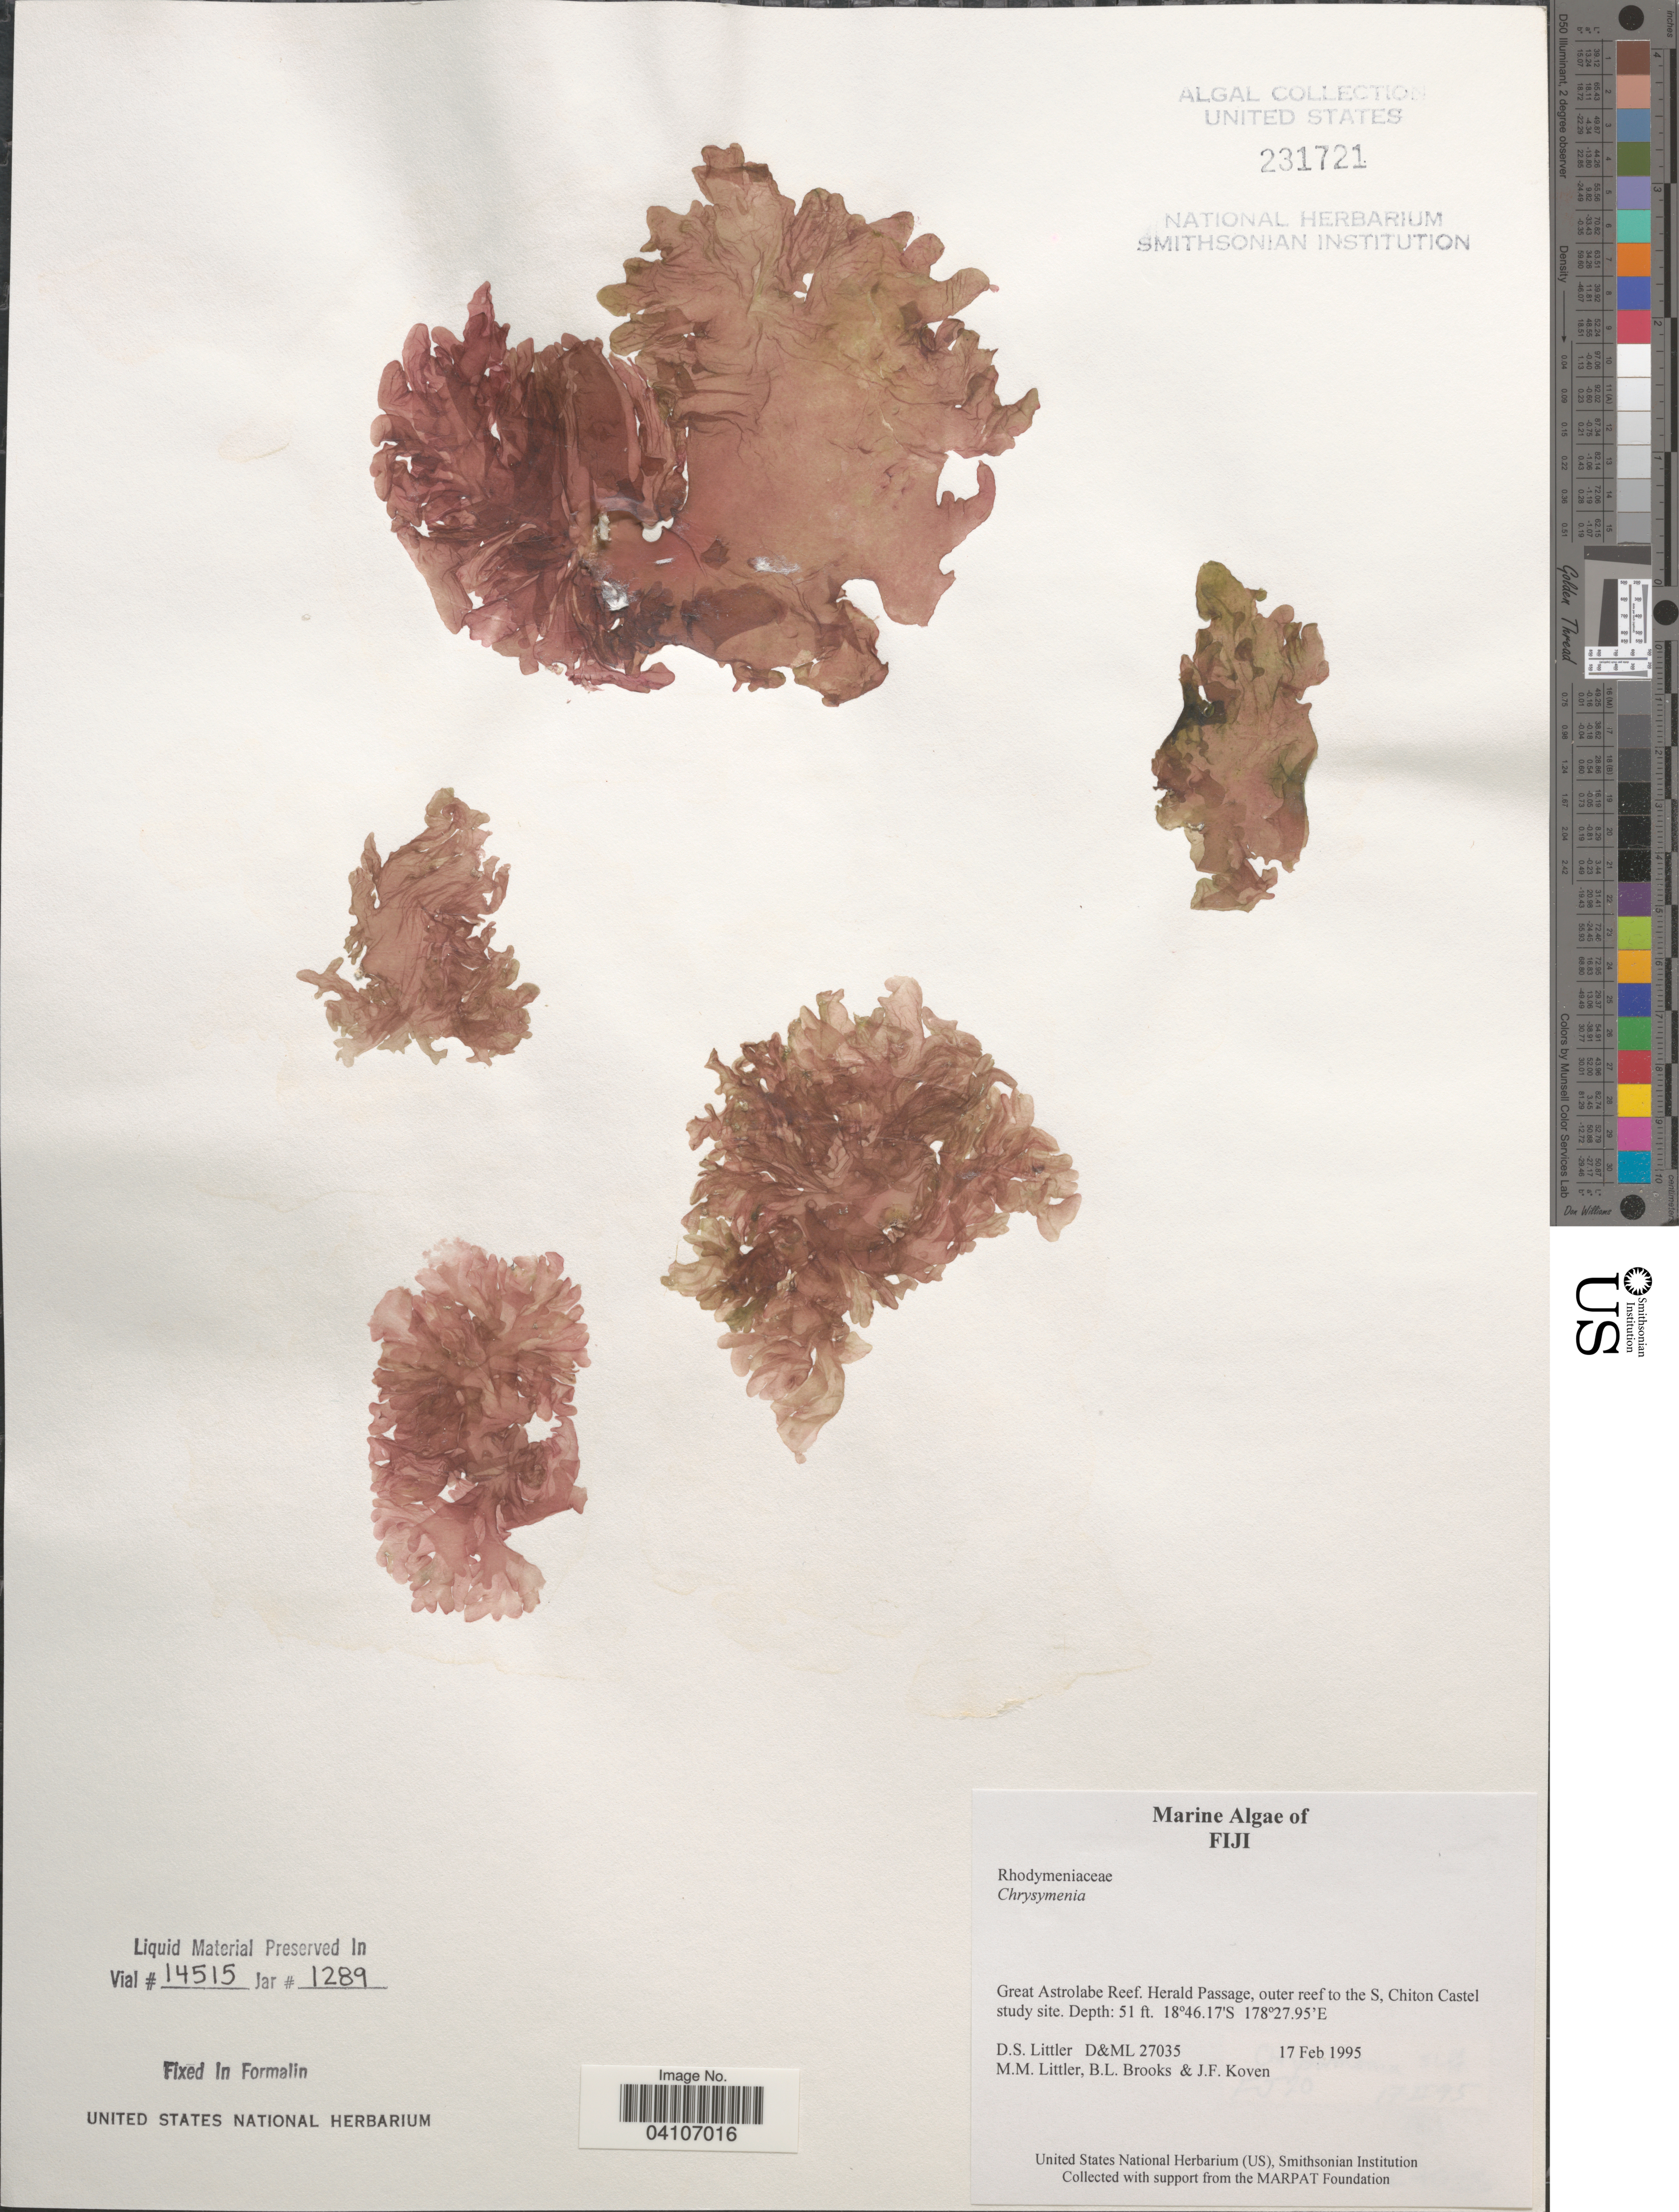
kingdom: Plantae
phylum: Rhodophyta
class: Florideophyceae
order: Rhodymeniales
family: Rhodymeniaceae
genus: Chrysymenia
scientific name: Chrysymenia sp.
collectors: D. S. Littler, B. Brooks & J. Koven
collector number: D&ML27035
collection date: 1995-02-17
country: Fiji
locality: Great Astrolabe Reef. Herald Passage, outer reef to the S, Chiton Castel study site.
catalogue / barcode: US 231721